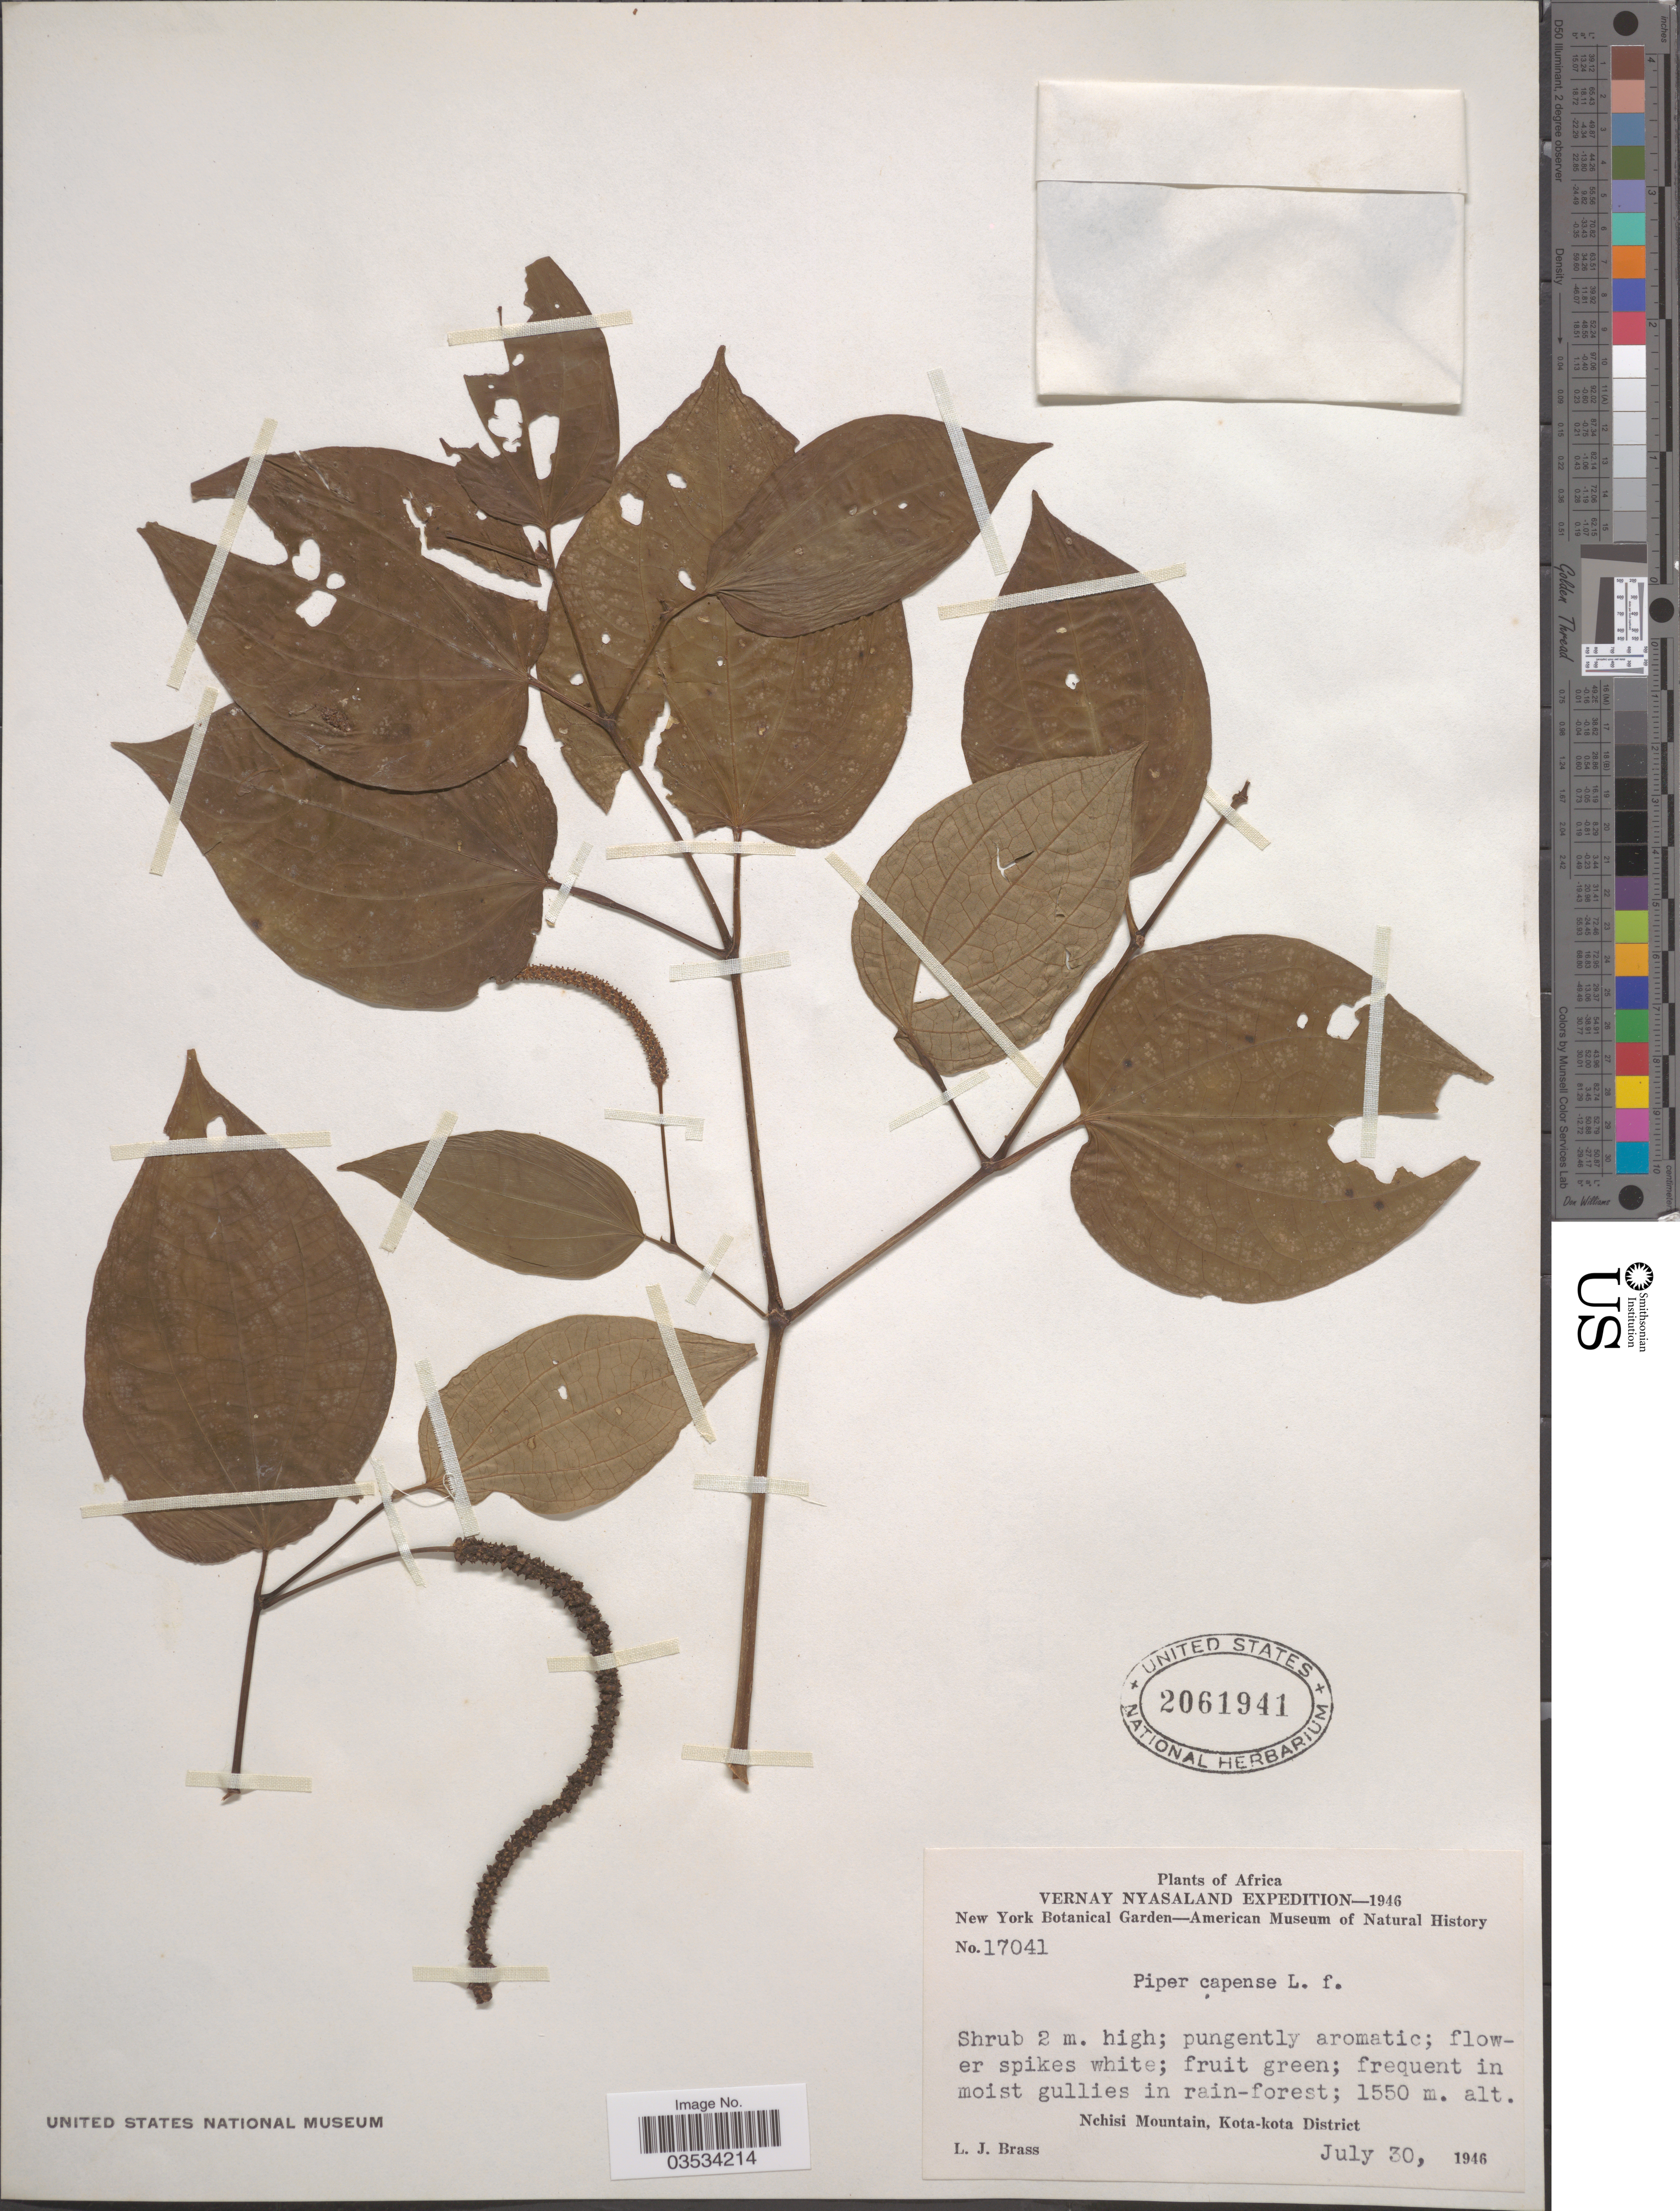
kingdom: Plantae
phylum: Tracheophyta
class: Magnoliopsida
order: Piperales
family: Piperaceae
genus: Piper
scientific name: Piper capense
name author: L. f.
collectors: L. J. Brass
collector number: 17041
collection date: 1946-07-30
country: Malawi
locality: Vernay Nyasaland. Nchisi Mountain, Kota-kota District.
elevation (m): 1550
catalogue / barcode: US 2061941